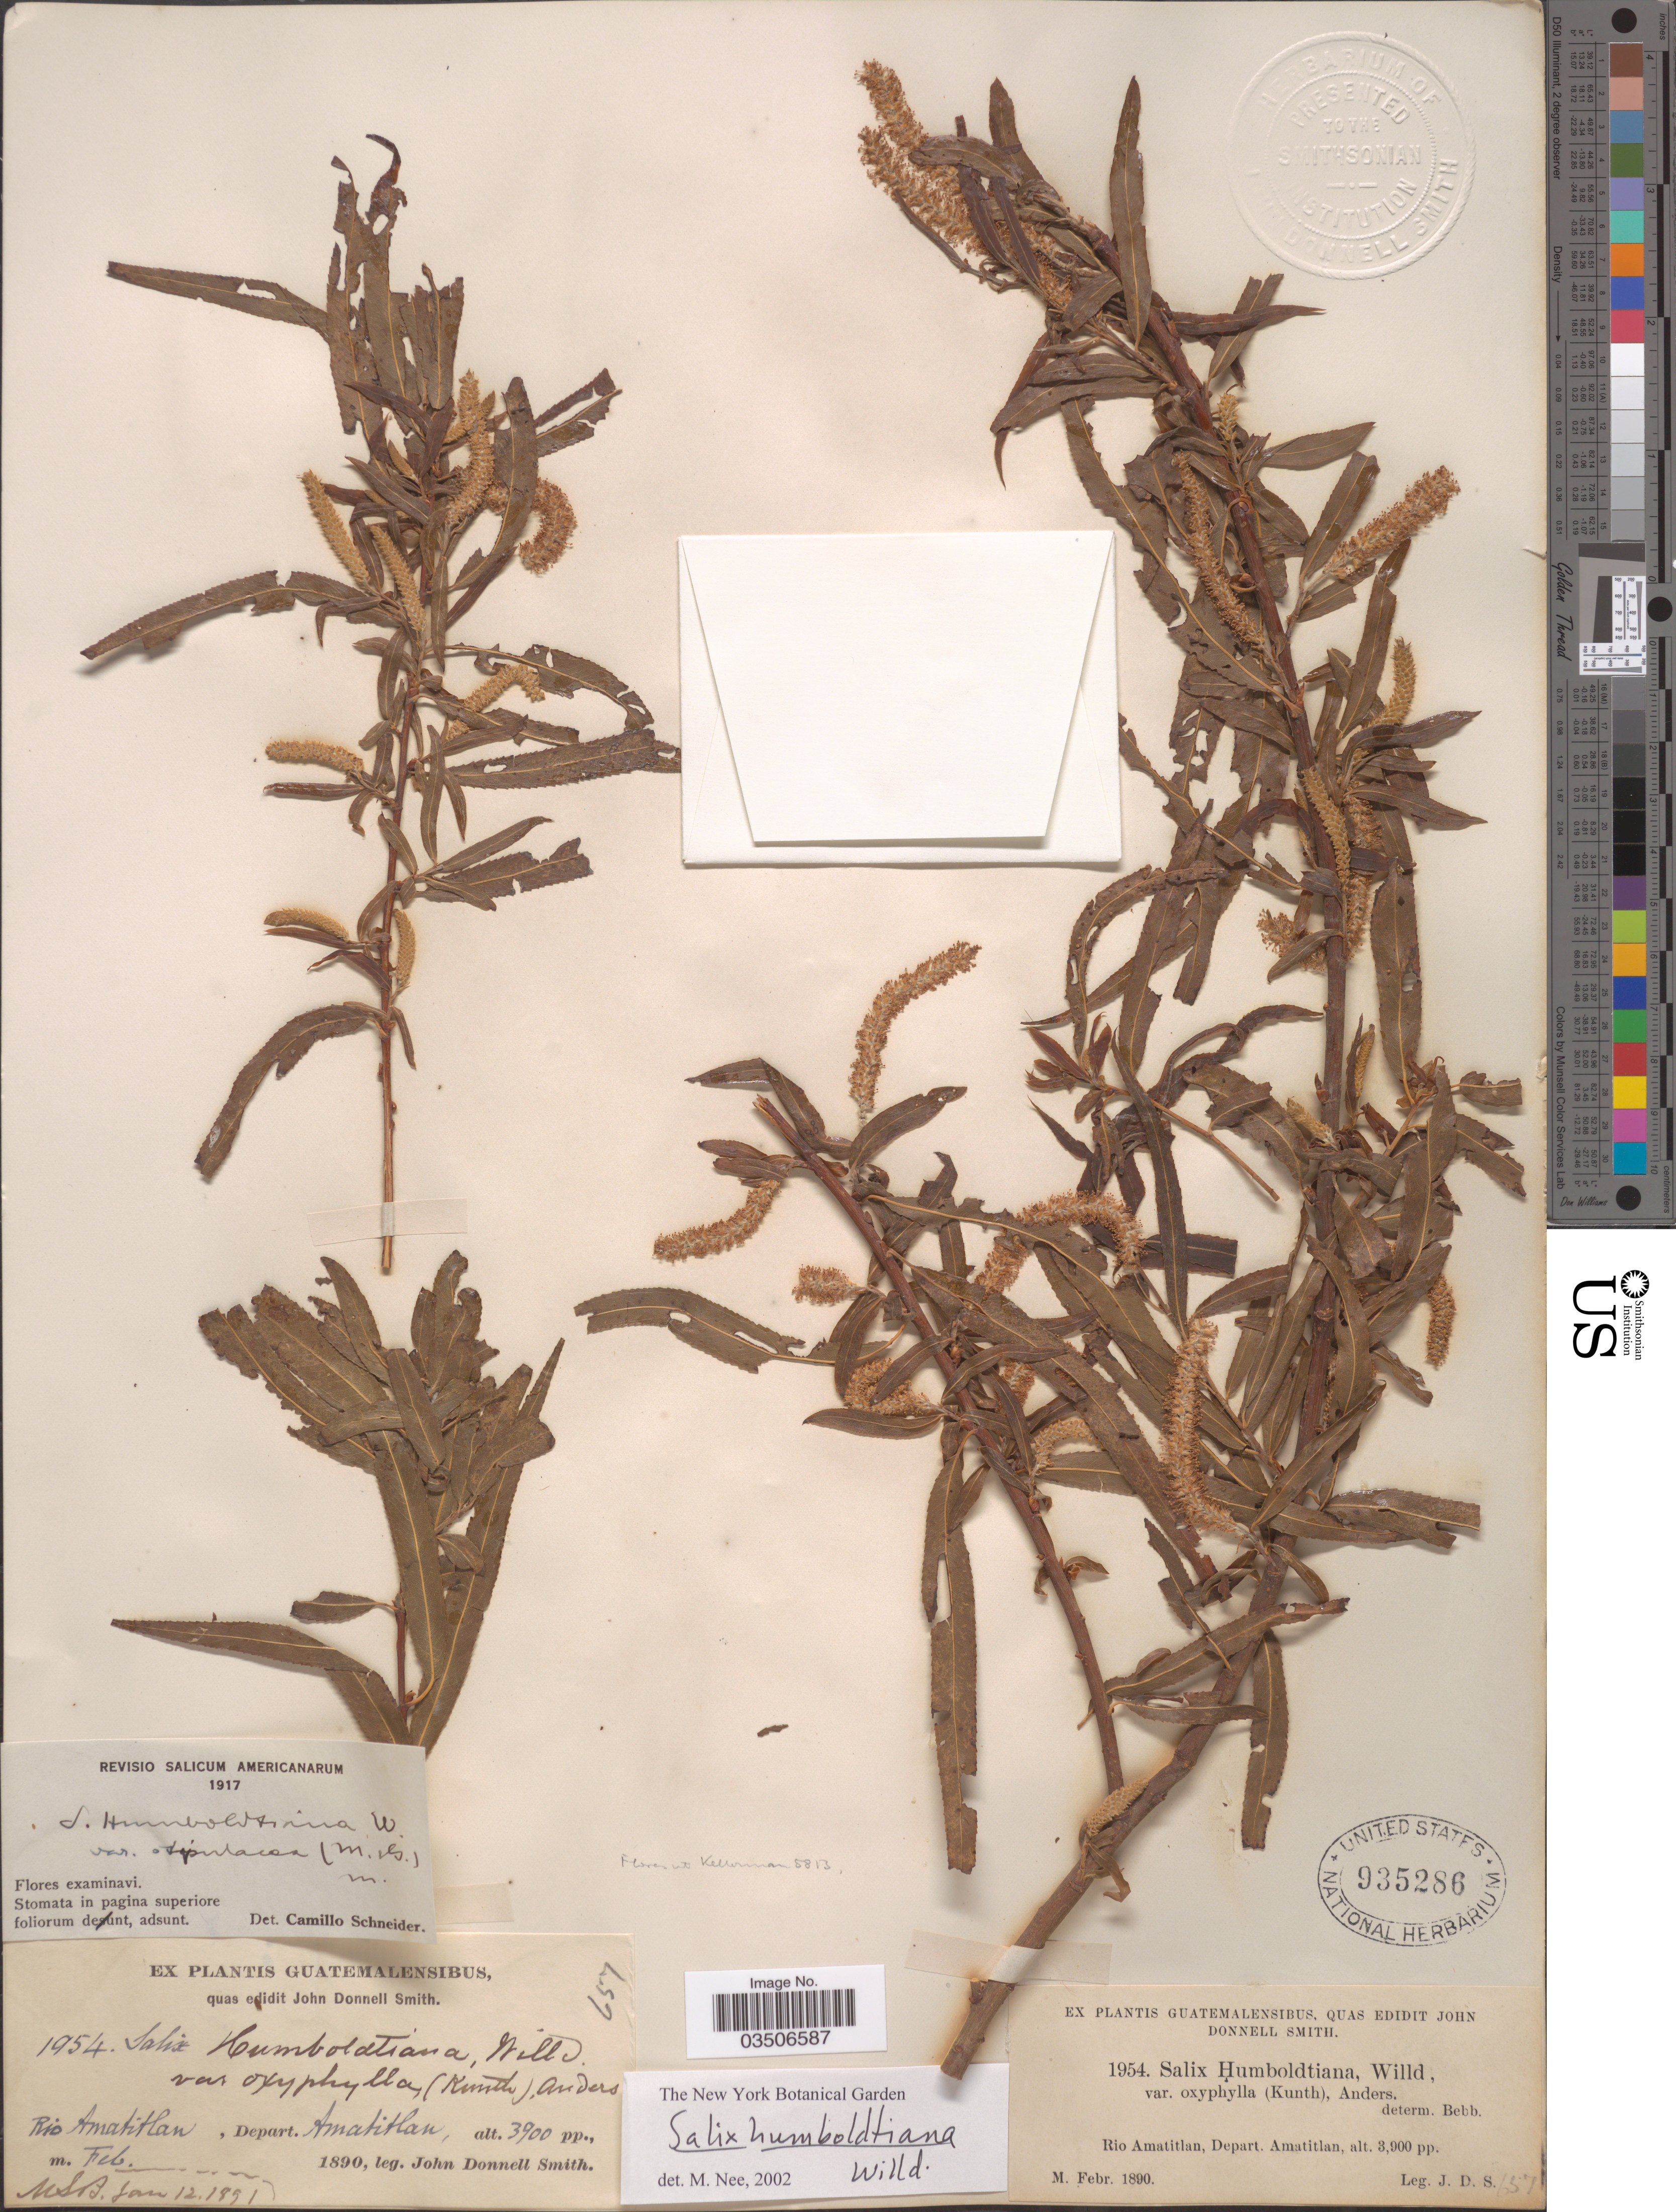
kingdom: Plantae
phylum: Tracheophyta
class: Magnoliopsida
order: Malpighiales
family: Salicaceae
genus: Salix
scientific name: Salix humboldtiana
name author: Willd.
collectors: J. Donnell Smith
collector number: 1954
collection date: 1890-02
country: Guatemala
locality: Rio Amatitlan, Depart. Amatitlan.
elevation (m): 1189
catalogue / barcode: US 935286